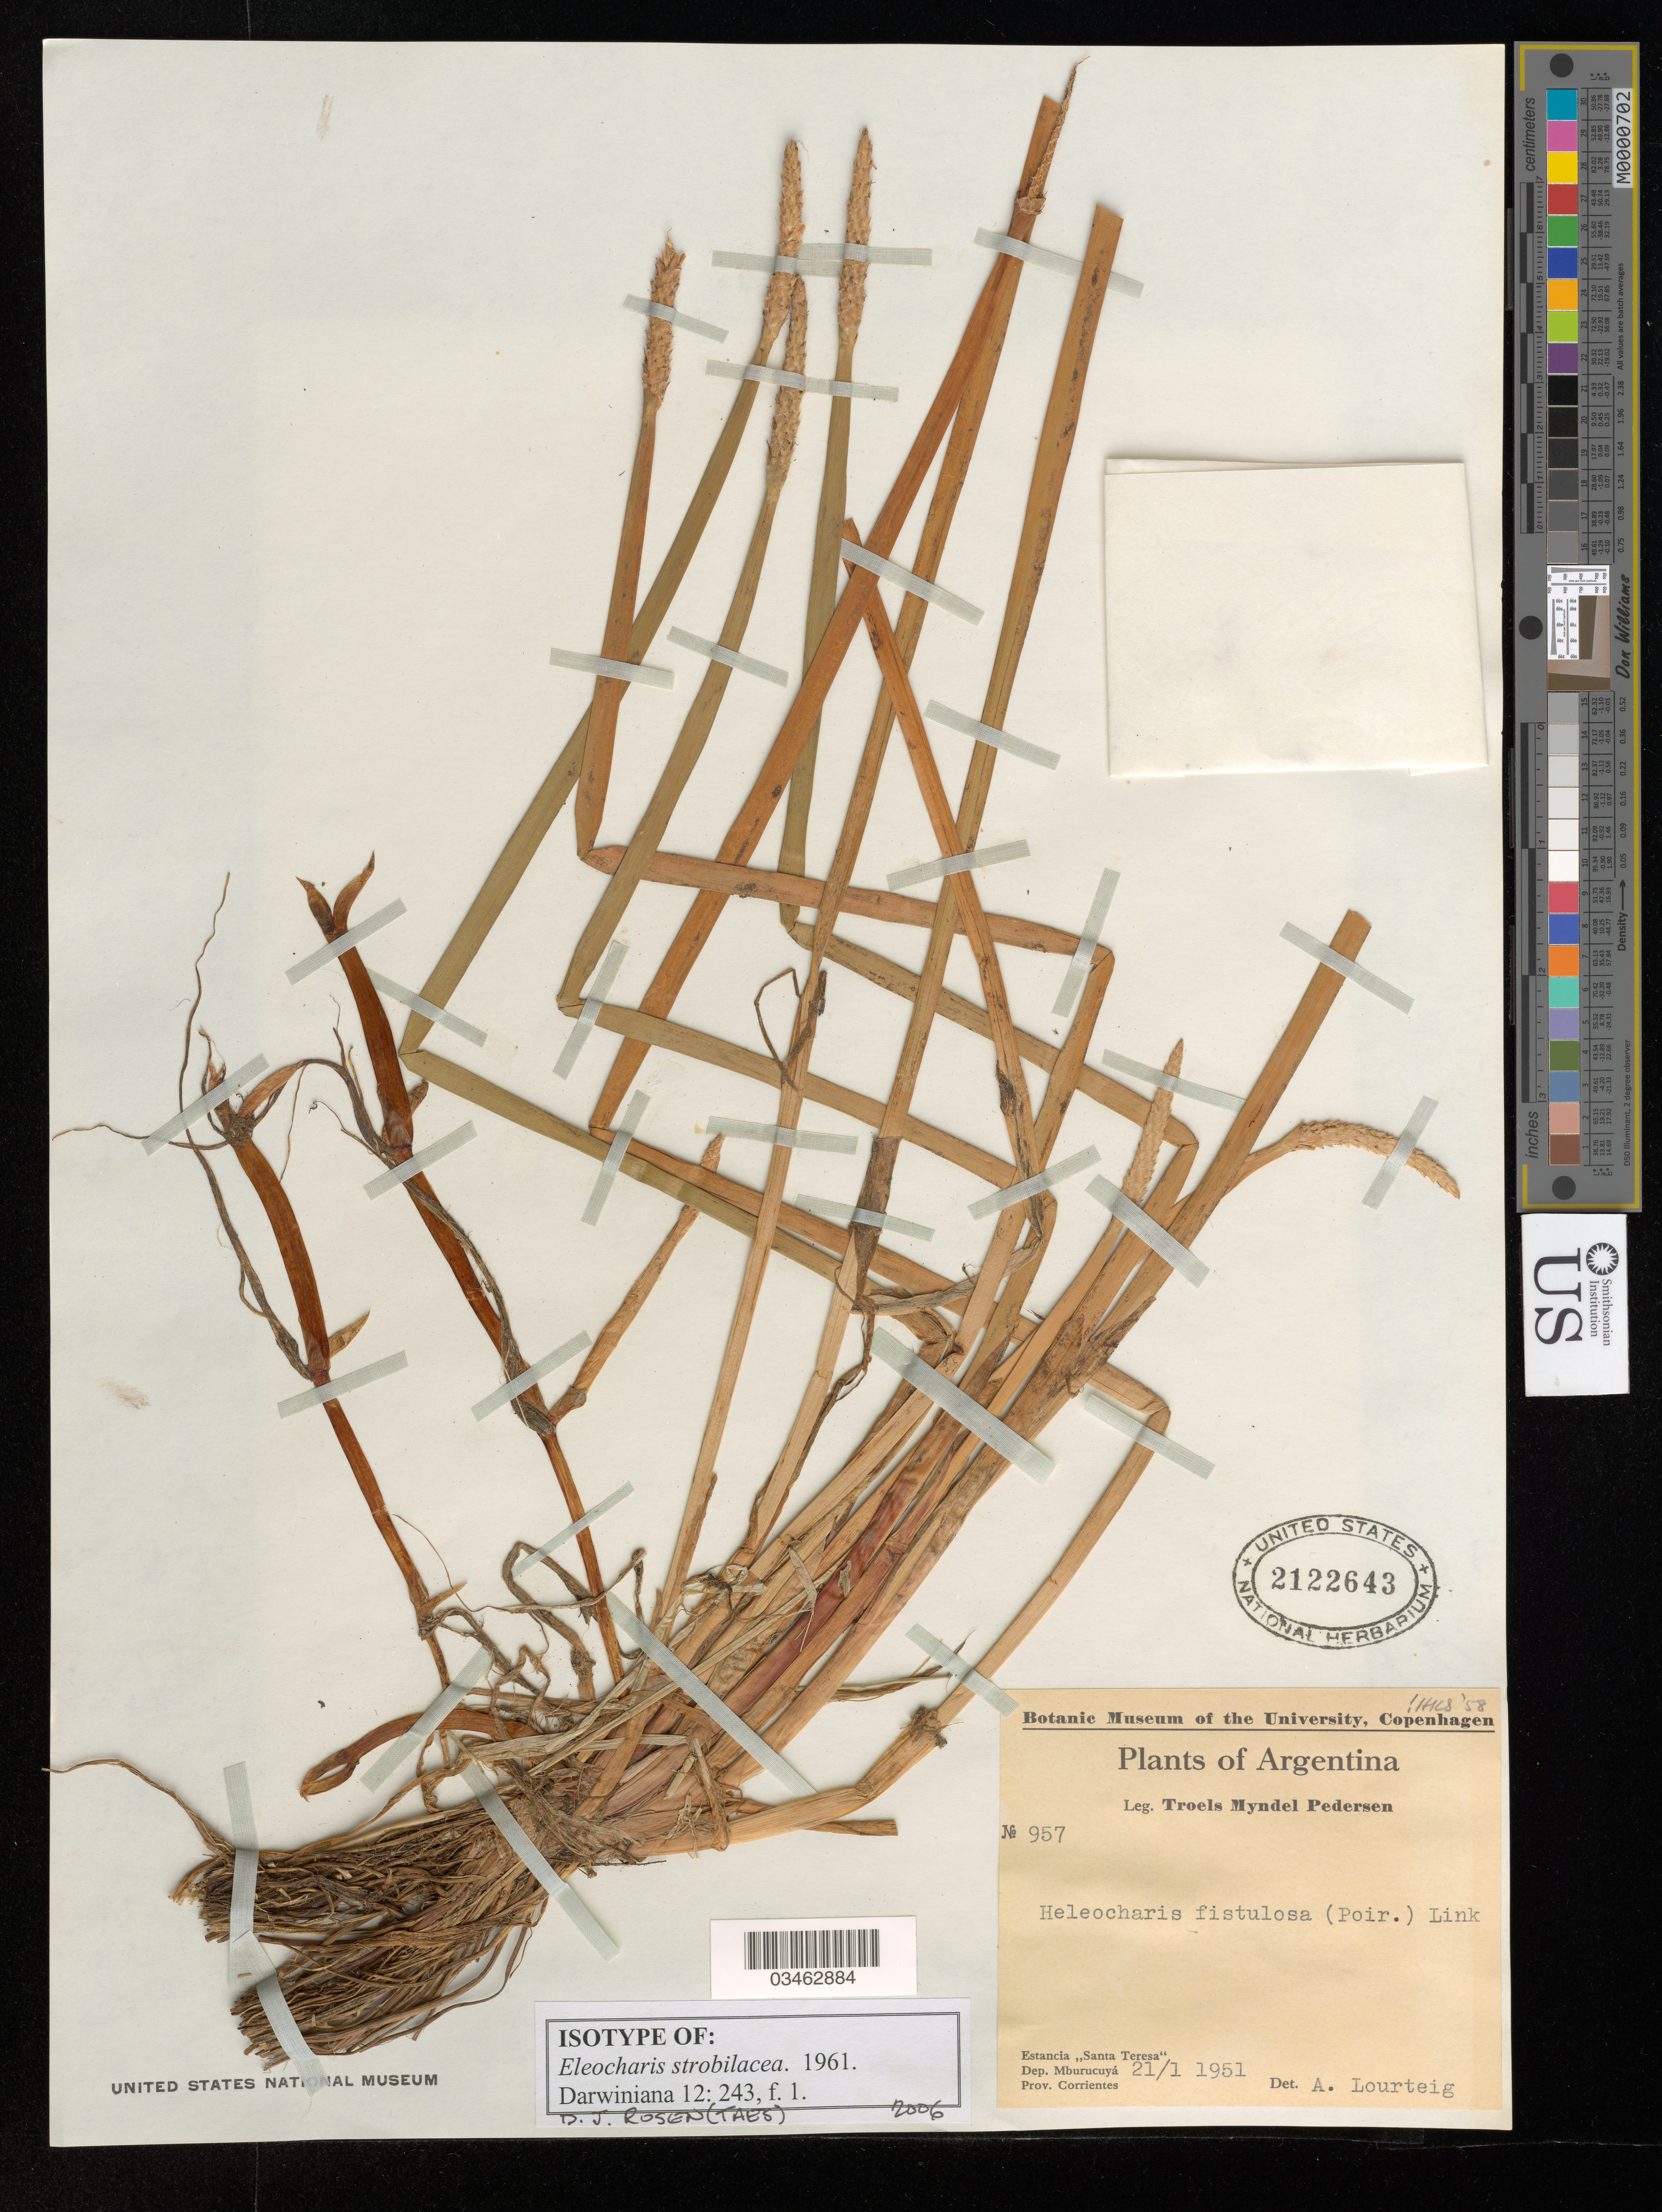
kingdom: Plantae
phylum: Tracheophyta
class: Liliopsida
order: Poales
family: Cyperaceae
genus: Eleocharis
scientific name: Eleocharis strobilacea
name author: Pedersen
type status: Isotype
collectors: T. M. Pedersen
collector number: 957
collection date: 1951-01-21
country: Argentina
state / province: Corrientes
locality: Estancia "Santa Teresa"; Dep. Mburucuya.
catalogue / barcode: US 2122643